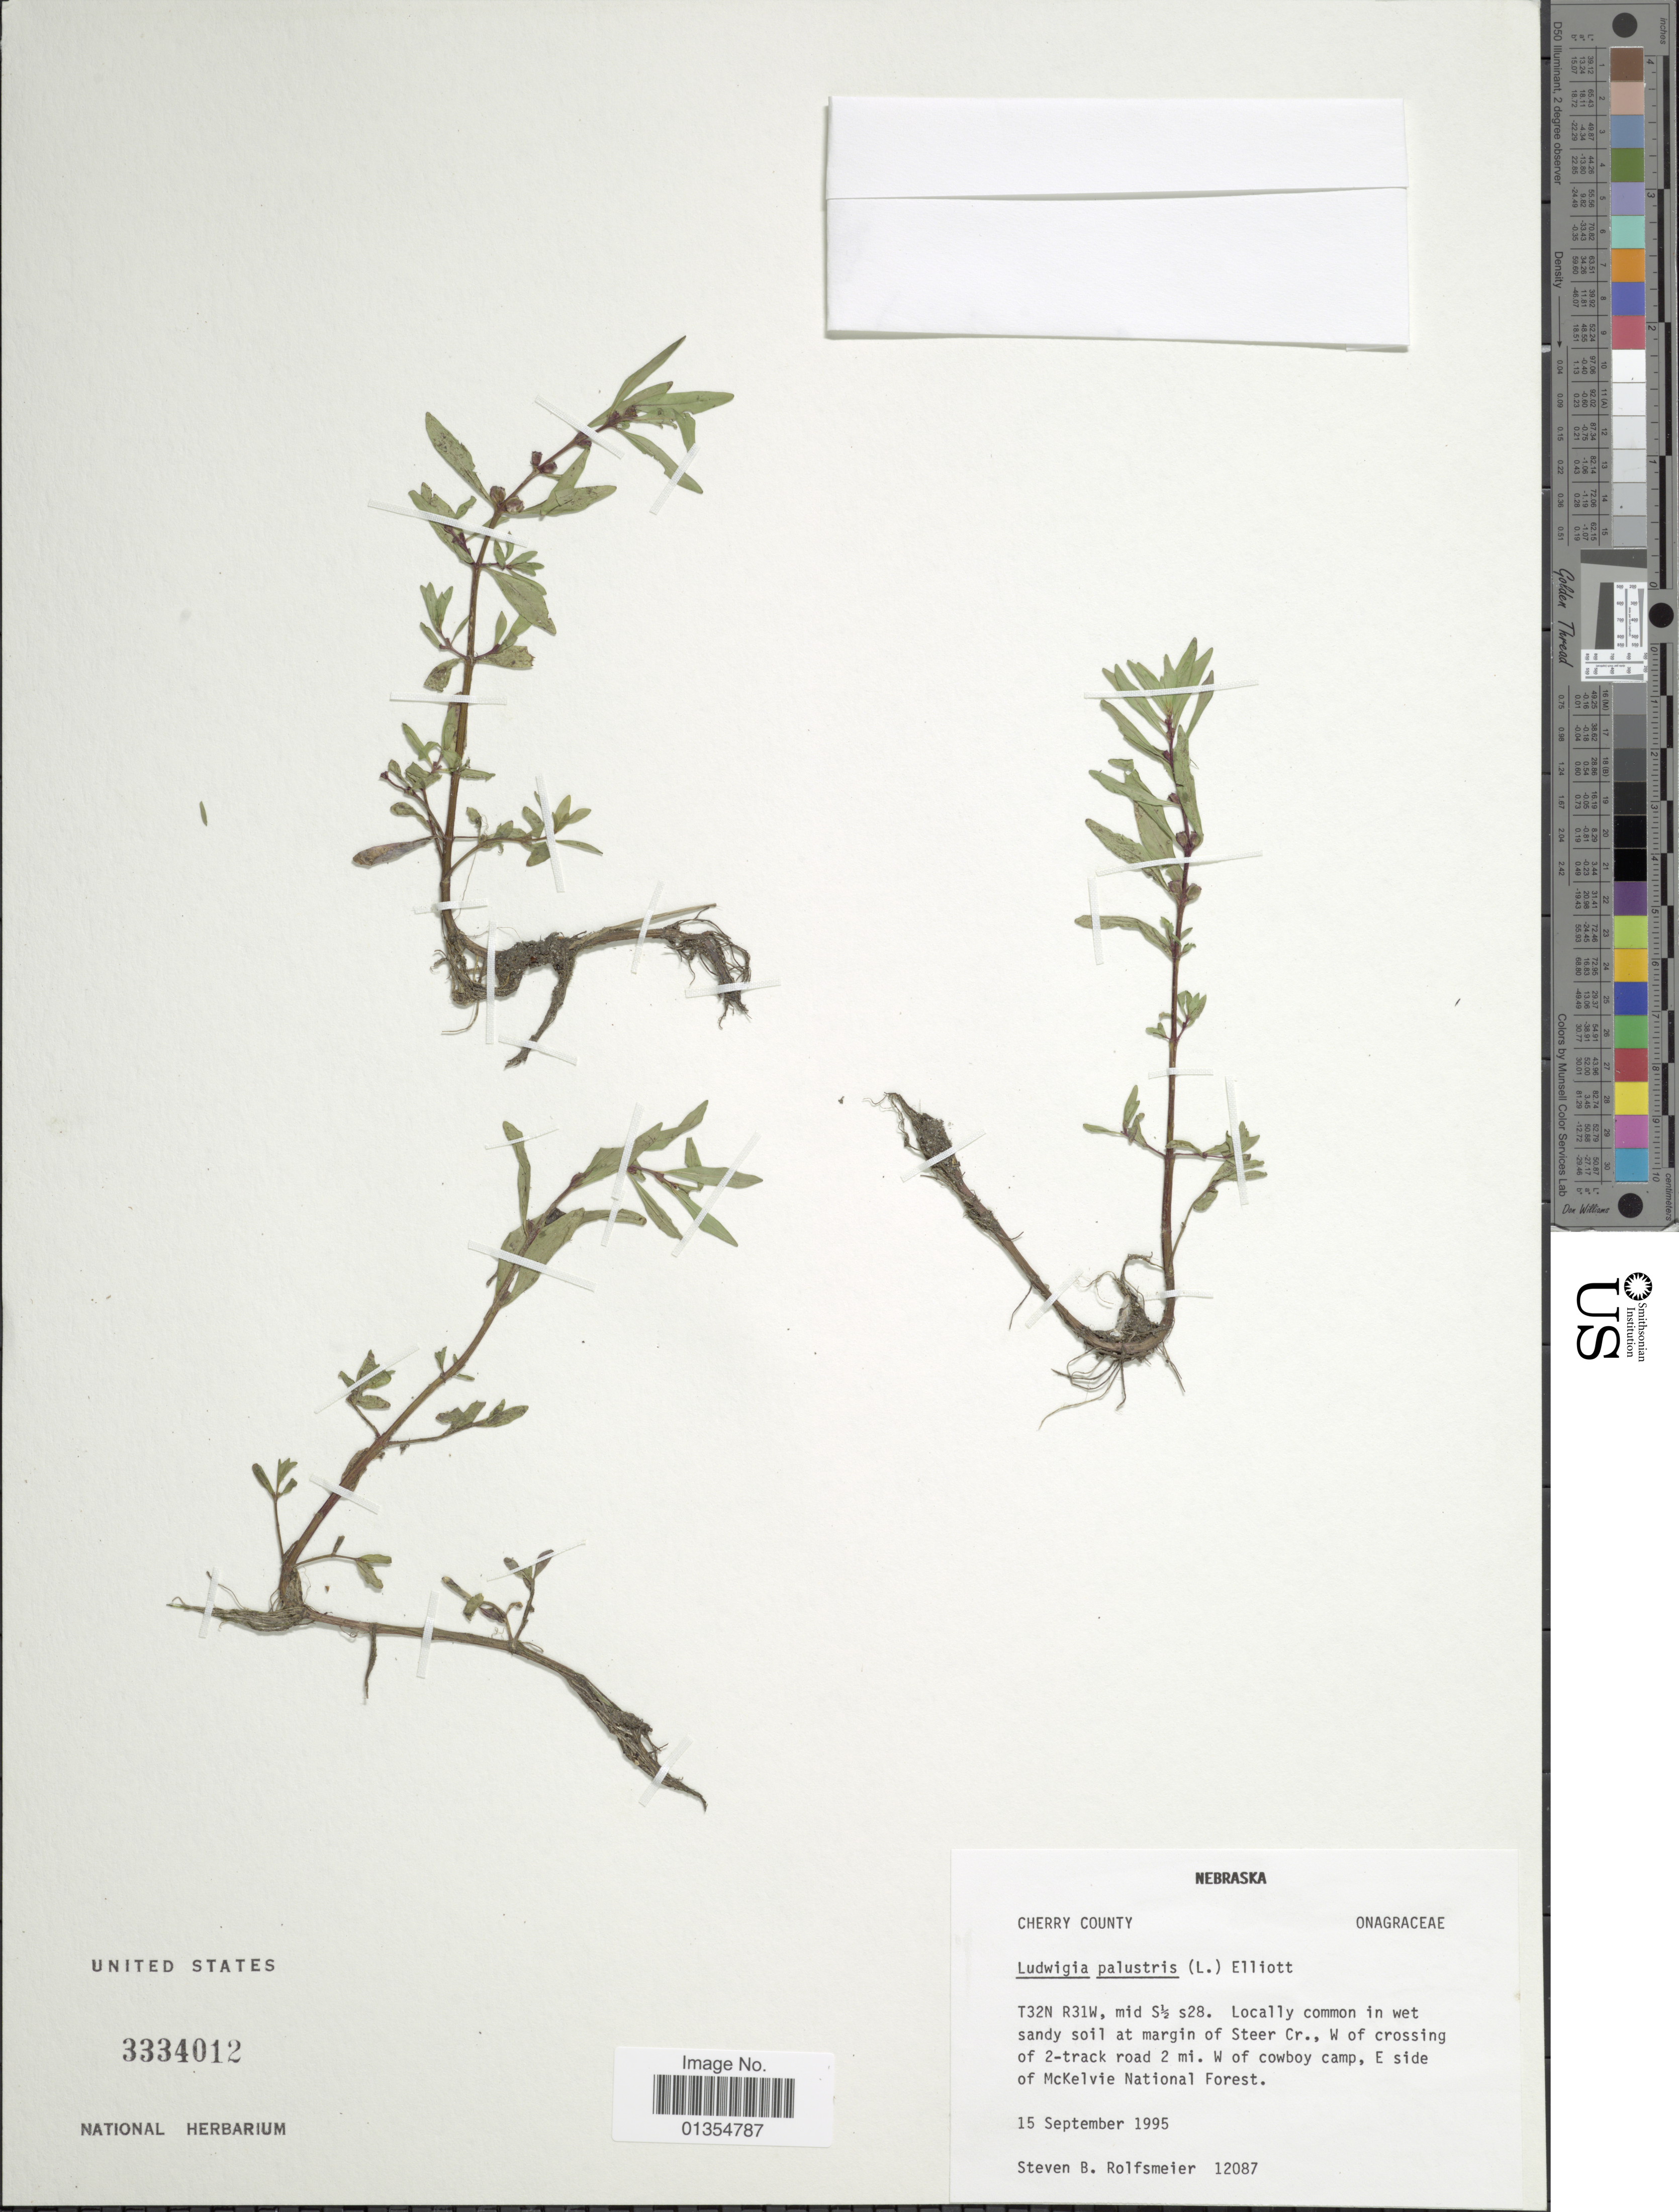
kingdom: Plantae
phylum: Tracheophyta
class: Magnoliopsida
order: Myrtales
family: Onagraceae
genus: Ludwigia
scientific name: Ludwigia palustris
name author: (L.) Elliott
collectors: S. Rolfsmeier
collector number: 12087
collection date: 1995-09-15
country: United States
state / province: Nebraska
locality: T32N R31W, mid S½ s28, margin of Steer Cr., W of crossing of 2-track road 2 mi. W of cowboy camp, E side of McKelvie National Forest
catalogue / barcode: US 3334012